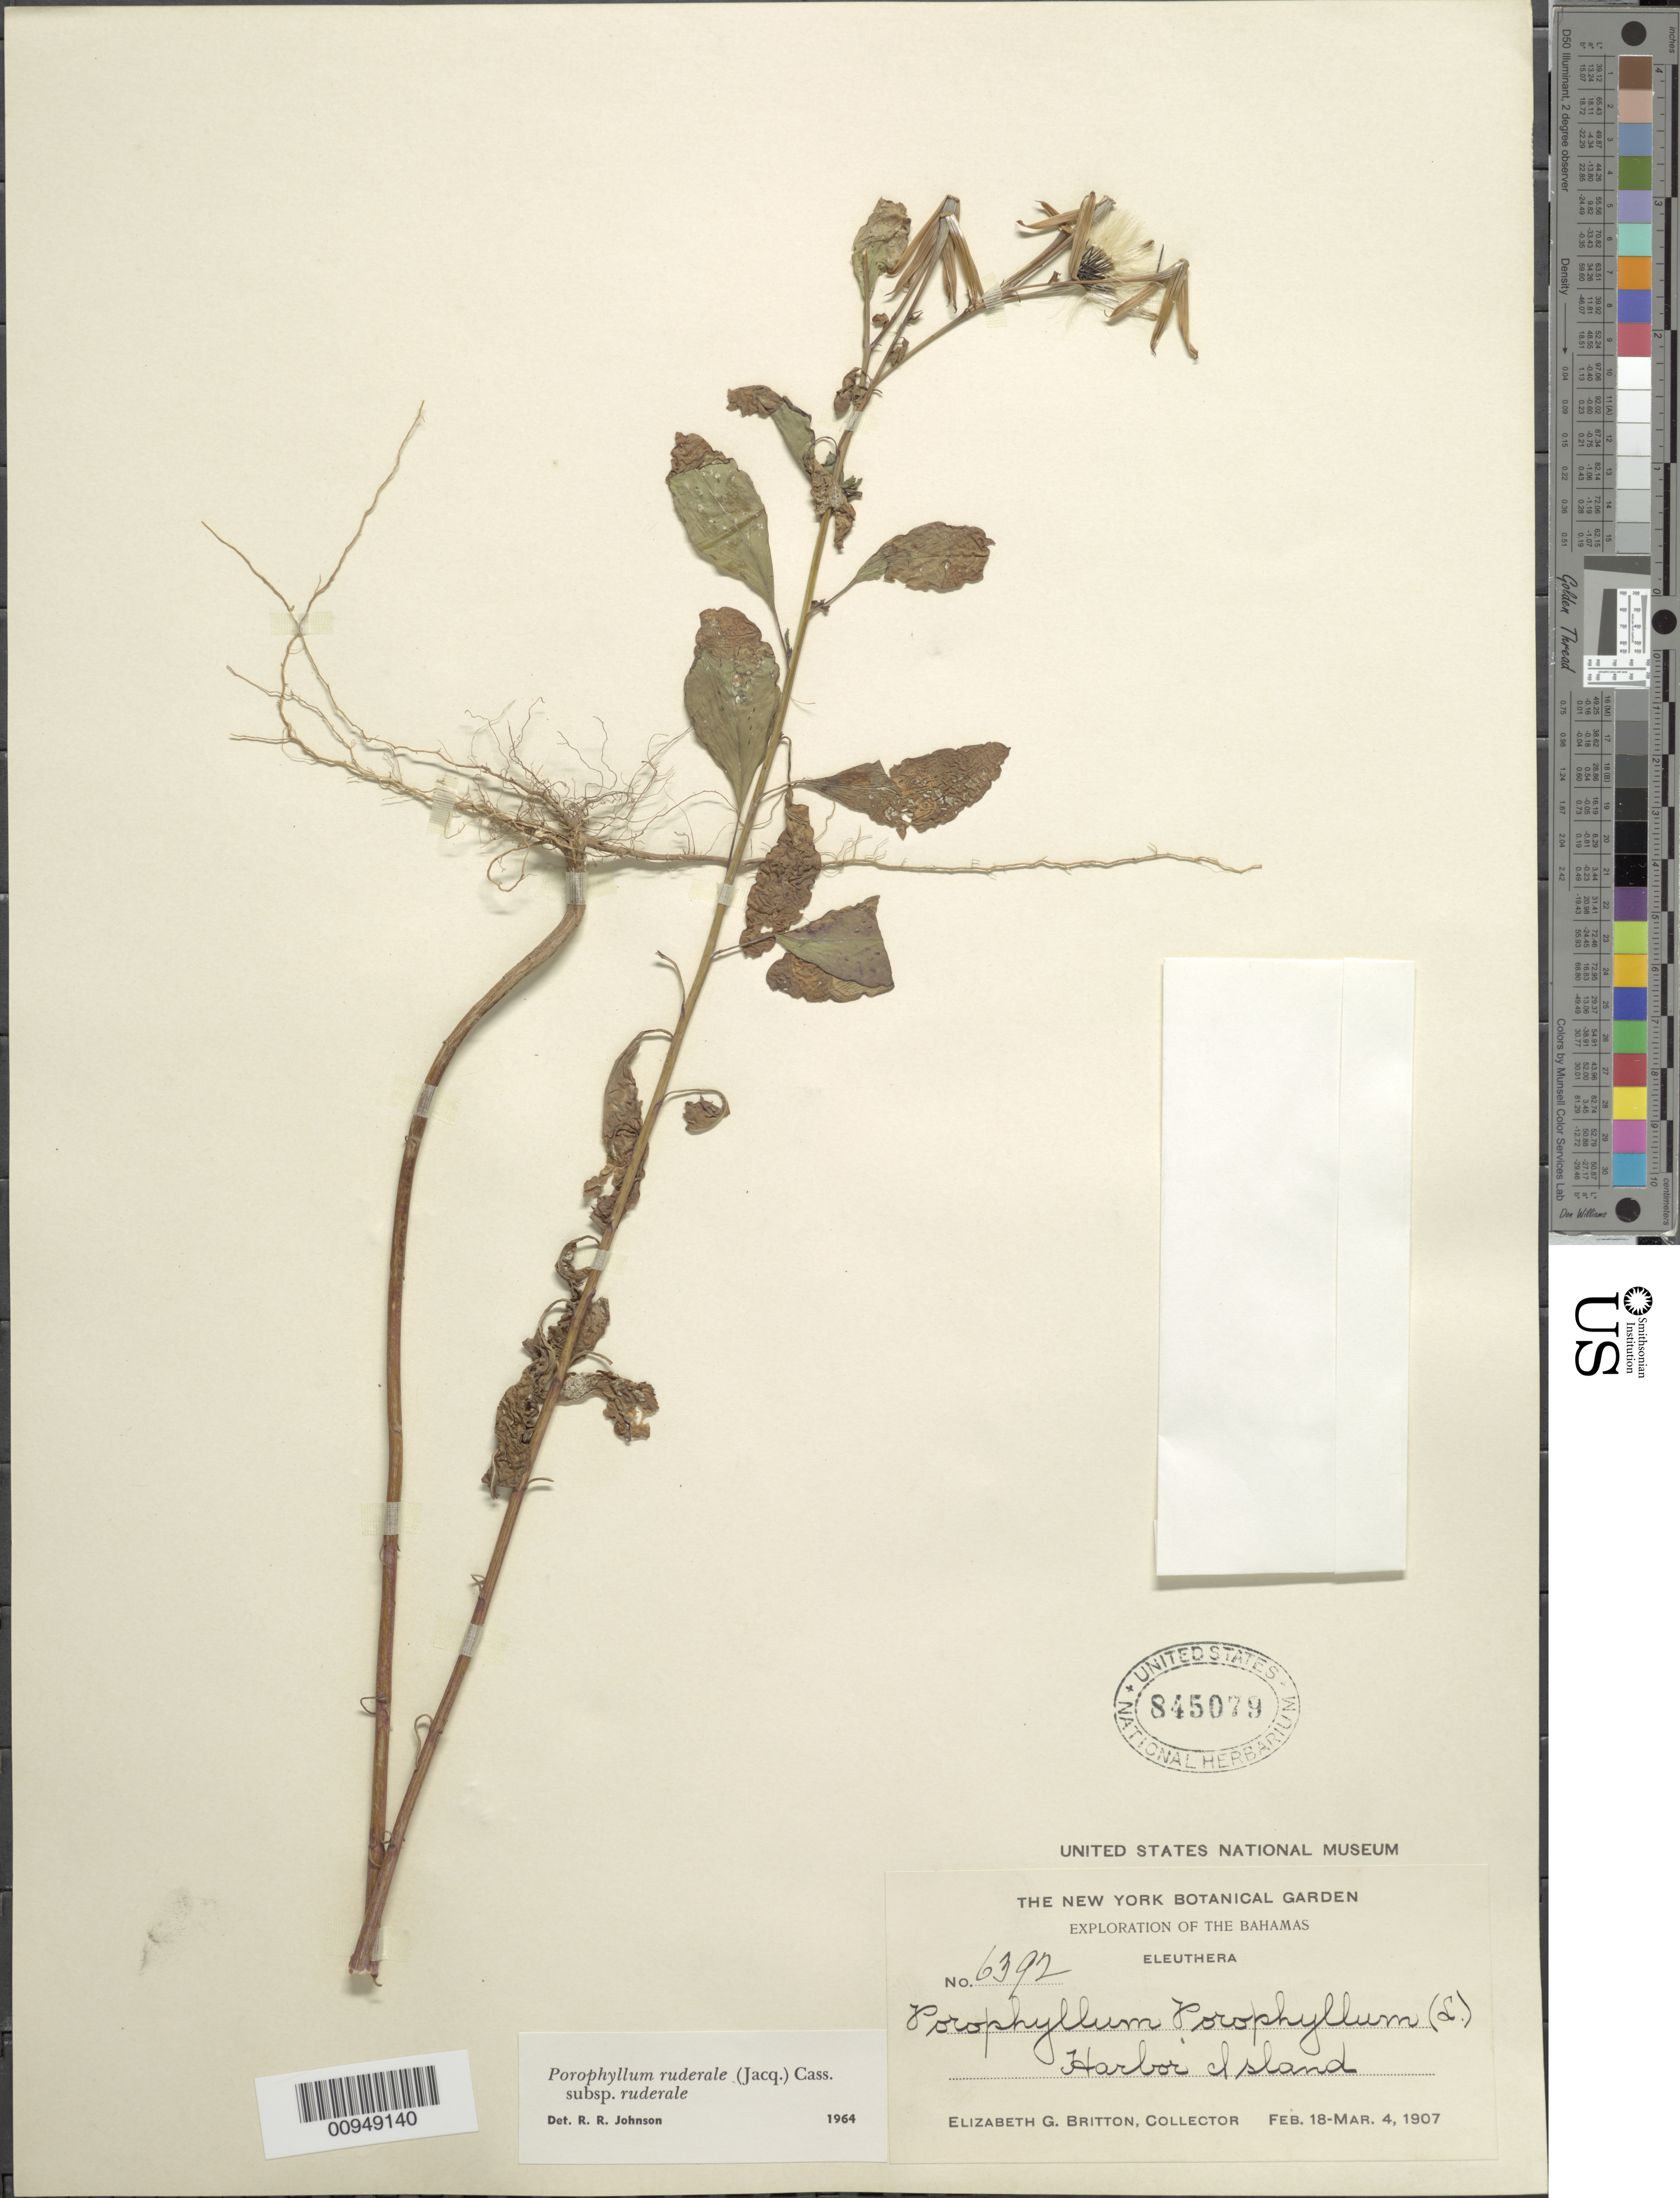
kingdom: Plantae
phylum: Tracheophyta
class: Magnoliopsida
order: Asterales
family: Asteraceae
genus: Porophyllum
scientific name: Porophyllum ruderale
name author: (Jacq.) Cass.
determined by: Johnson, R. R.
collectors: E. G. Britton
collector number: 6392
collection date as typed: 18 Feb 1907 to 04 Mar 1907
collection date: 1907-02-18/1907-03-04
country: Bahamas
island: Eleuthera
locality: Harbor Island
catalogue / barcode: US 845079